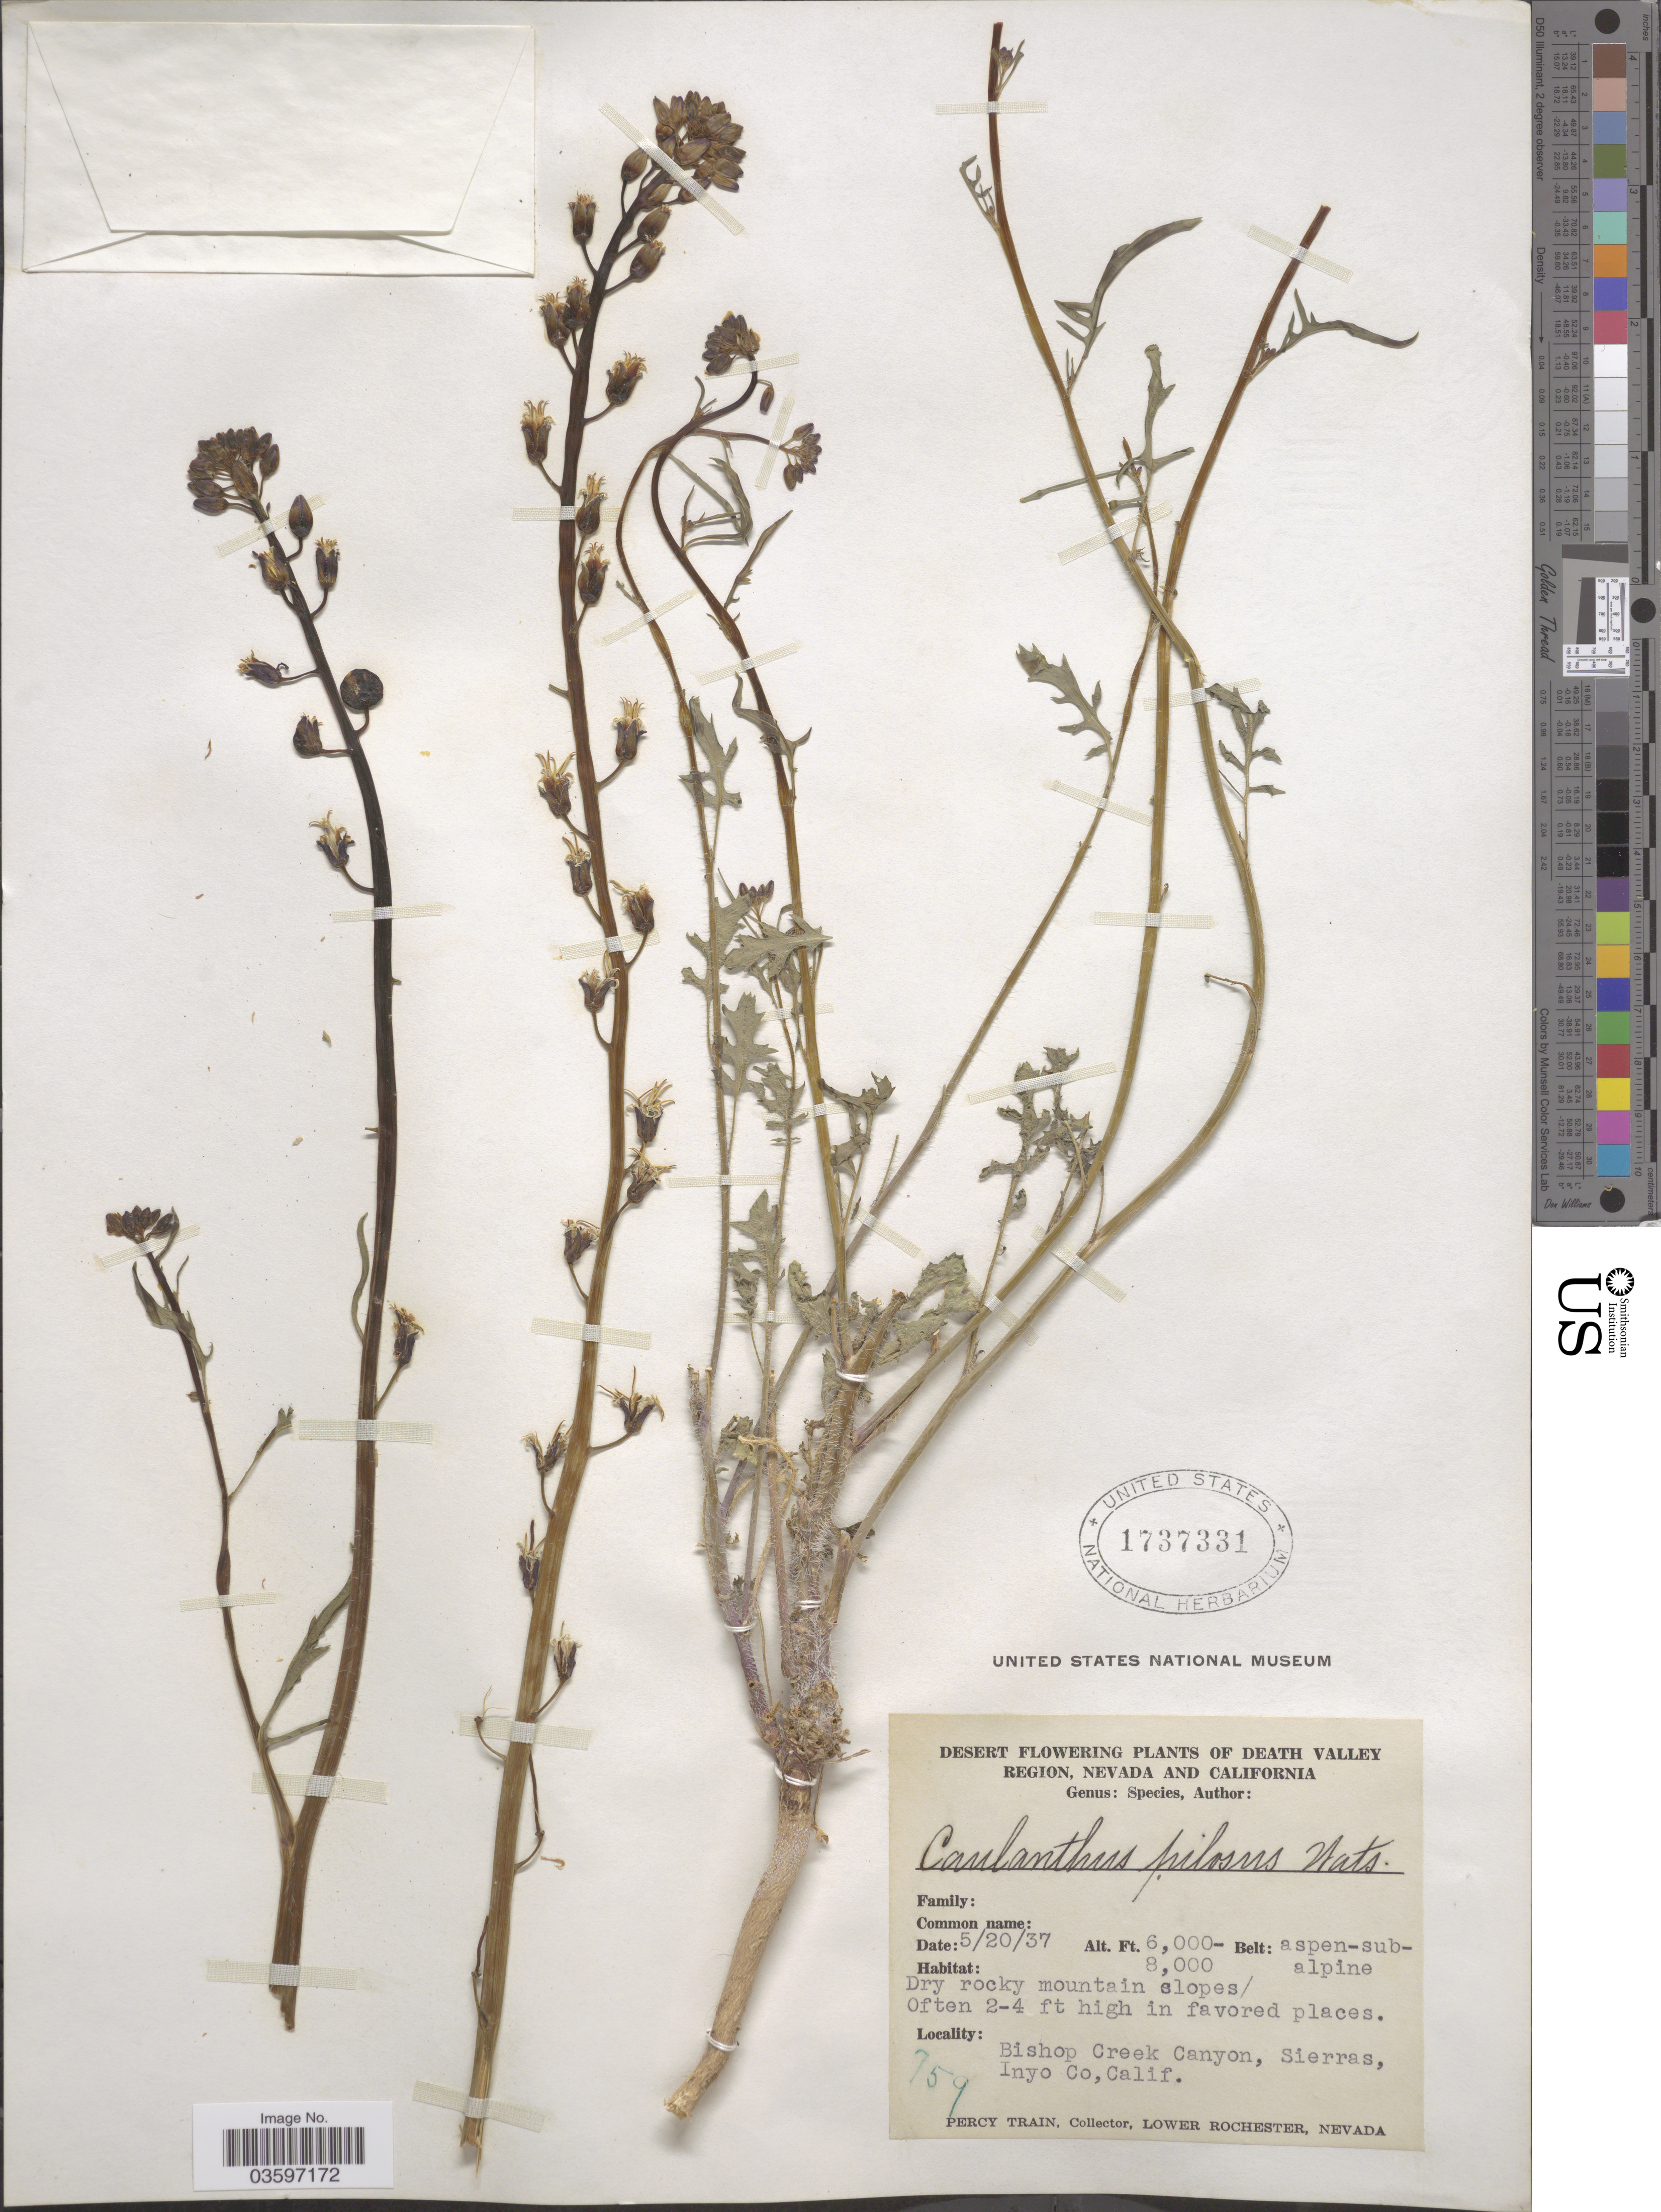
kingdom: Plantae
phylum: Tracheophyta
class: Magnoliopsida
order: Brassicales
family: Brassicaceae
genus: Caulanthus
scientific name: Caulanthus pilosus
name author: S. Watson in C. King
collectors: P. Train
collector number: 759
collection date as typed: Transcribed d/m/y: 20/5/37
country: United States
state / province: California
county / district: Inyo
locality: Death Valley Region. Bishop Creek Canyon, Sierras, Inyo Co.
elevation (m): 1829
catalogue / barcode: US 1737331